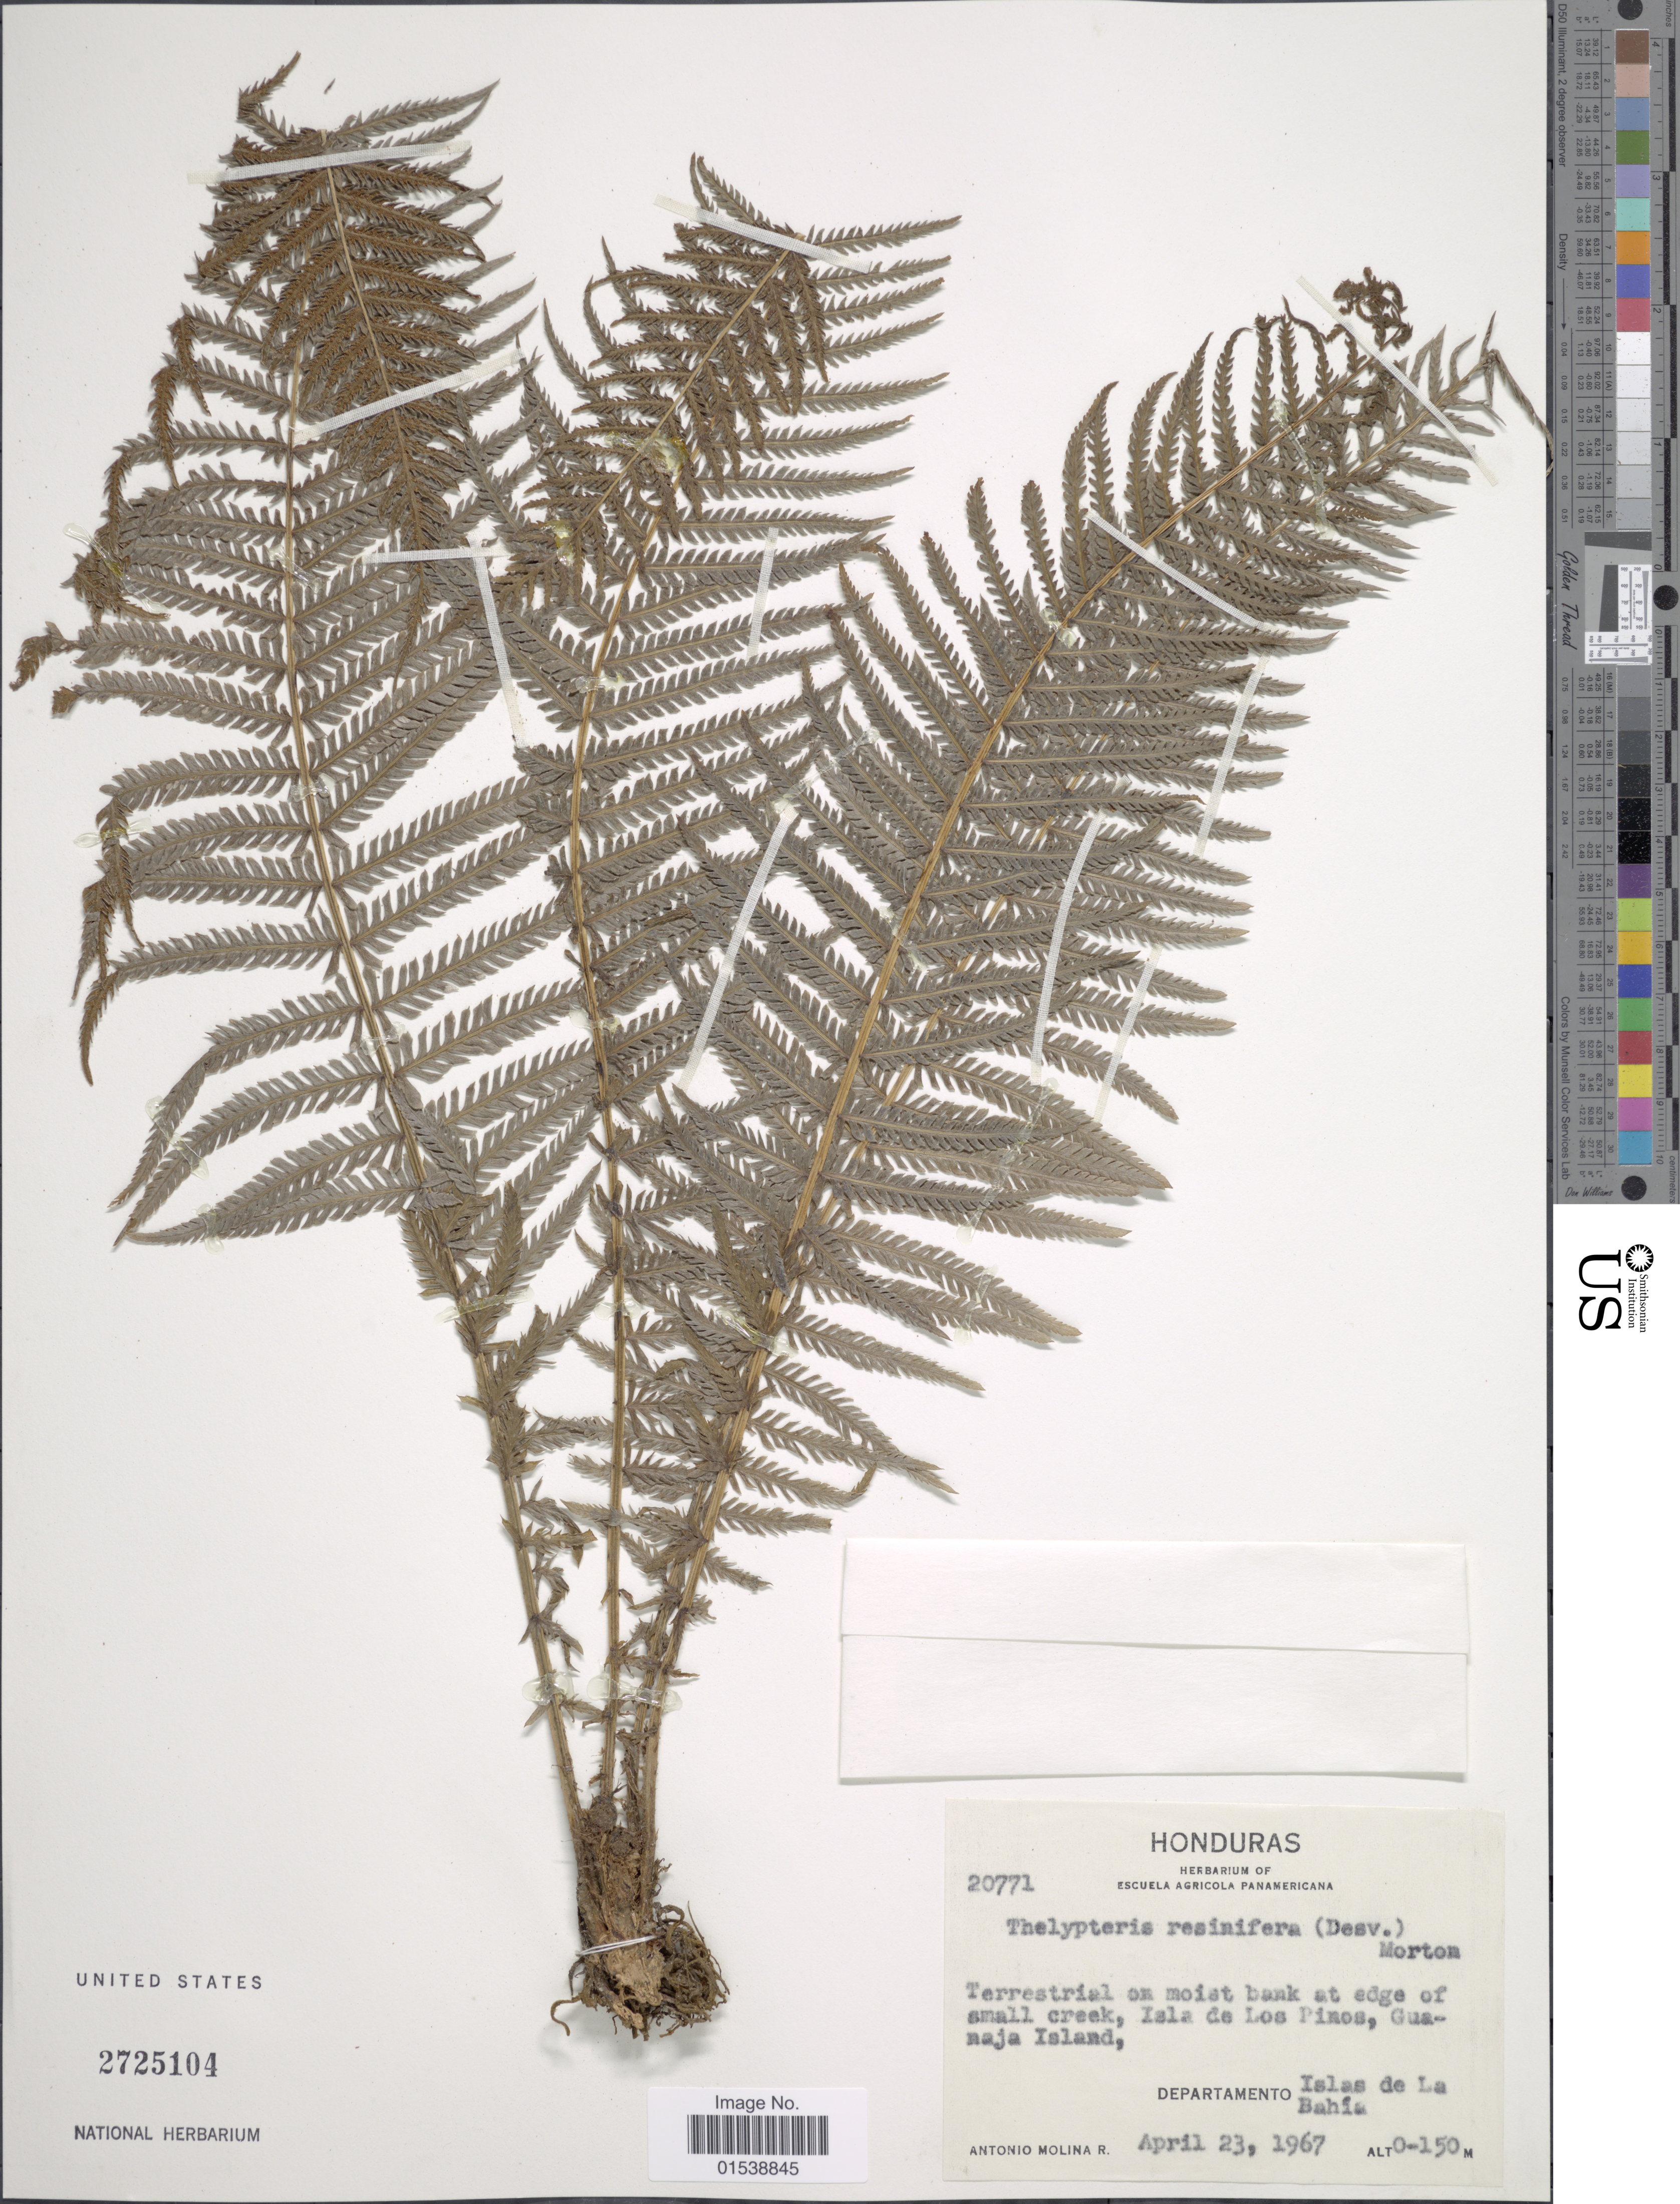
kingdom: Plantae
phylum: Tracheophyta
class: Polypodiopsida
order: Polypodiales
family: Thelypteridaceae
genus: Amauropelta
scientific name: Amauropelta resinifera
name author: (Desv.) Pic. Serm.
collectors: A. Molina R.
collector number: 20771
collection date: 1967-04-23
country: Honduras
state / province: Islas de la Bahía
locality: At edge of small creek, Isla de Los pinos, Guanaja Island, Departamento Islas de La Bahia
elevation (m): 0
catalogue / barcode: US 2725104